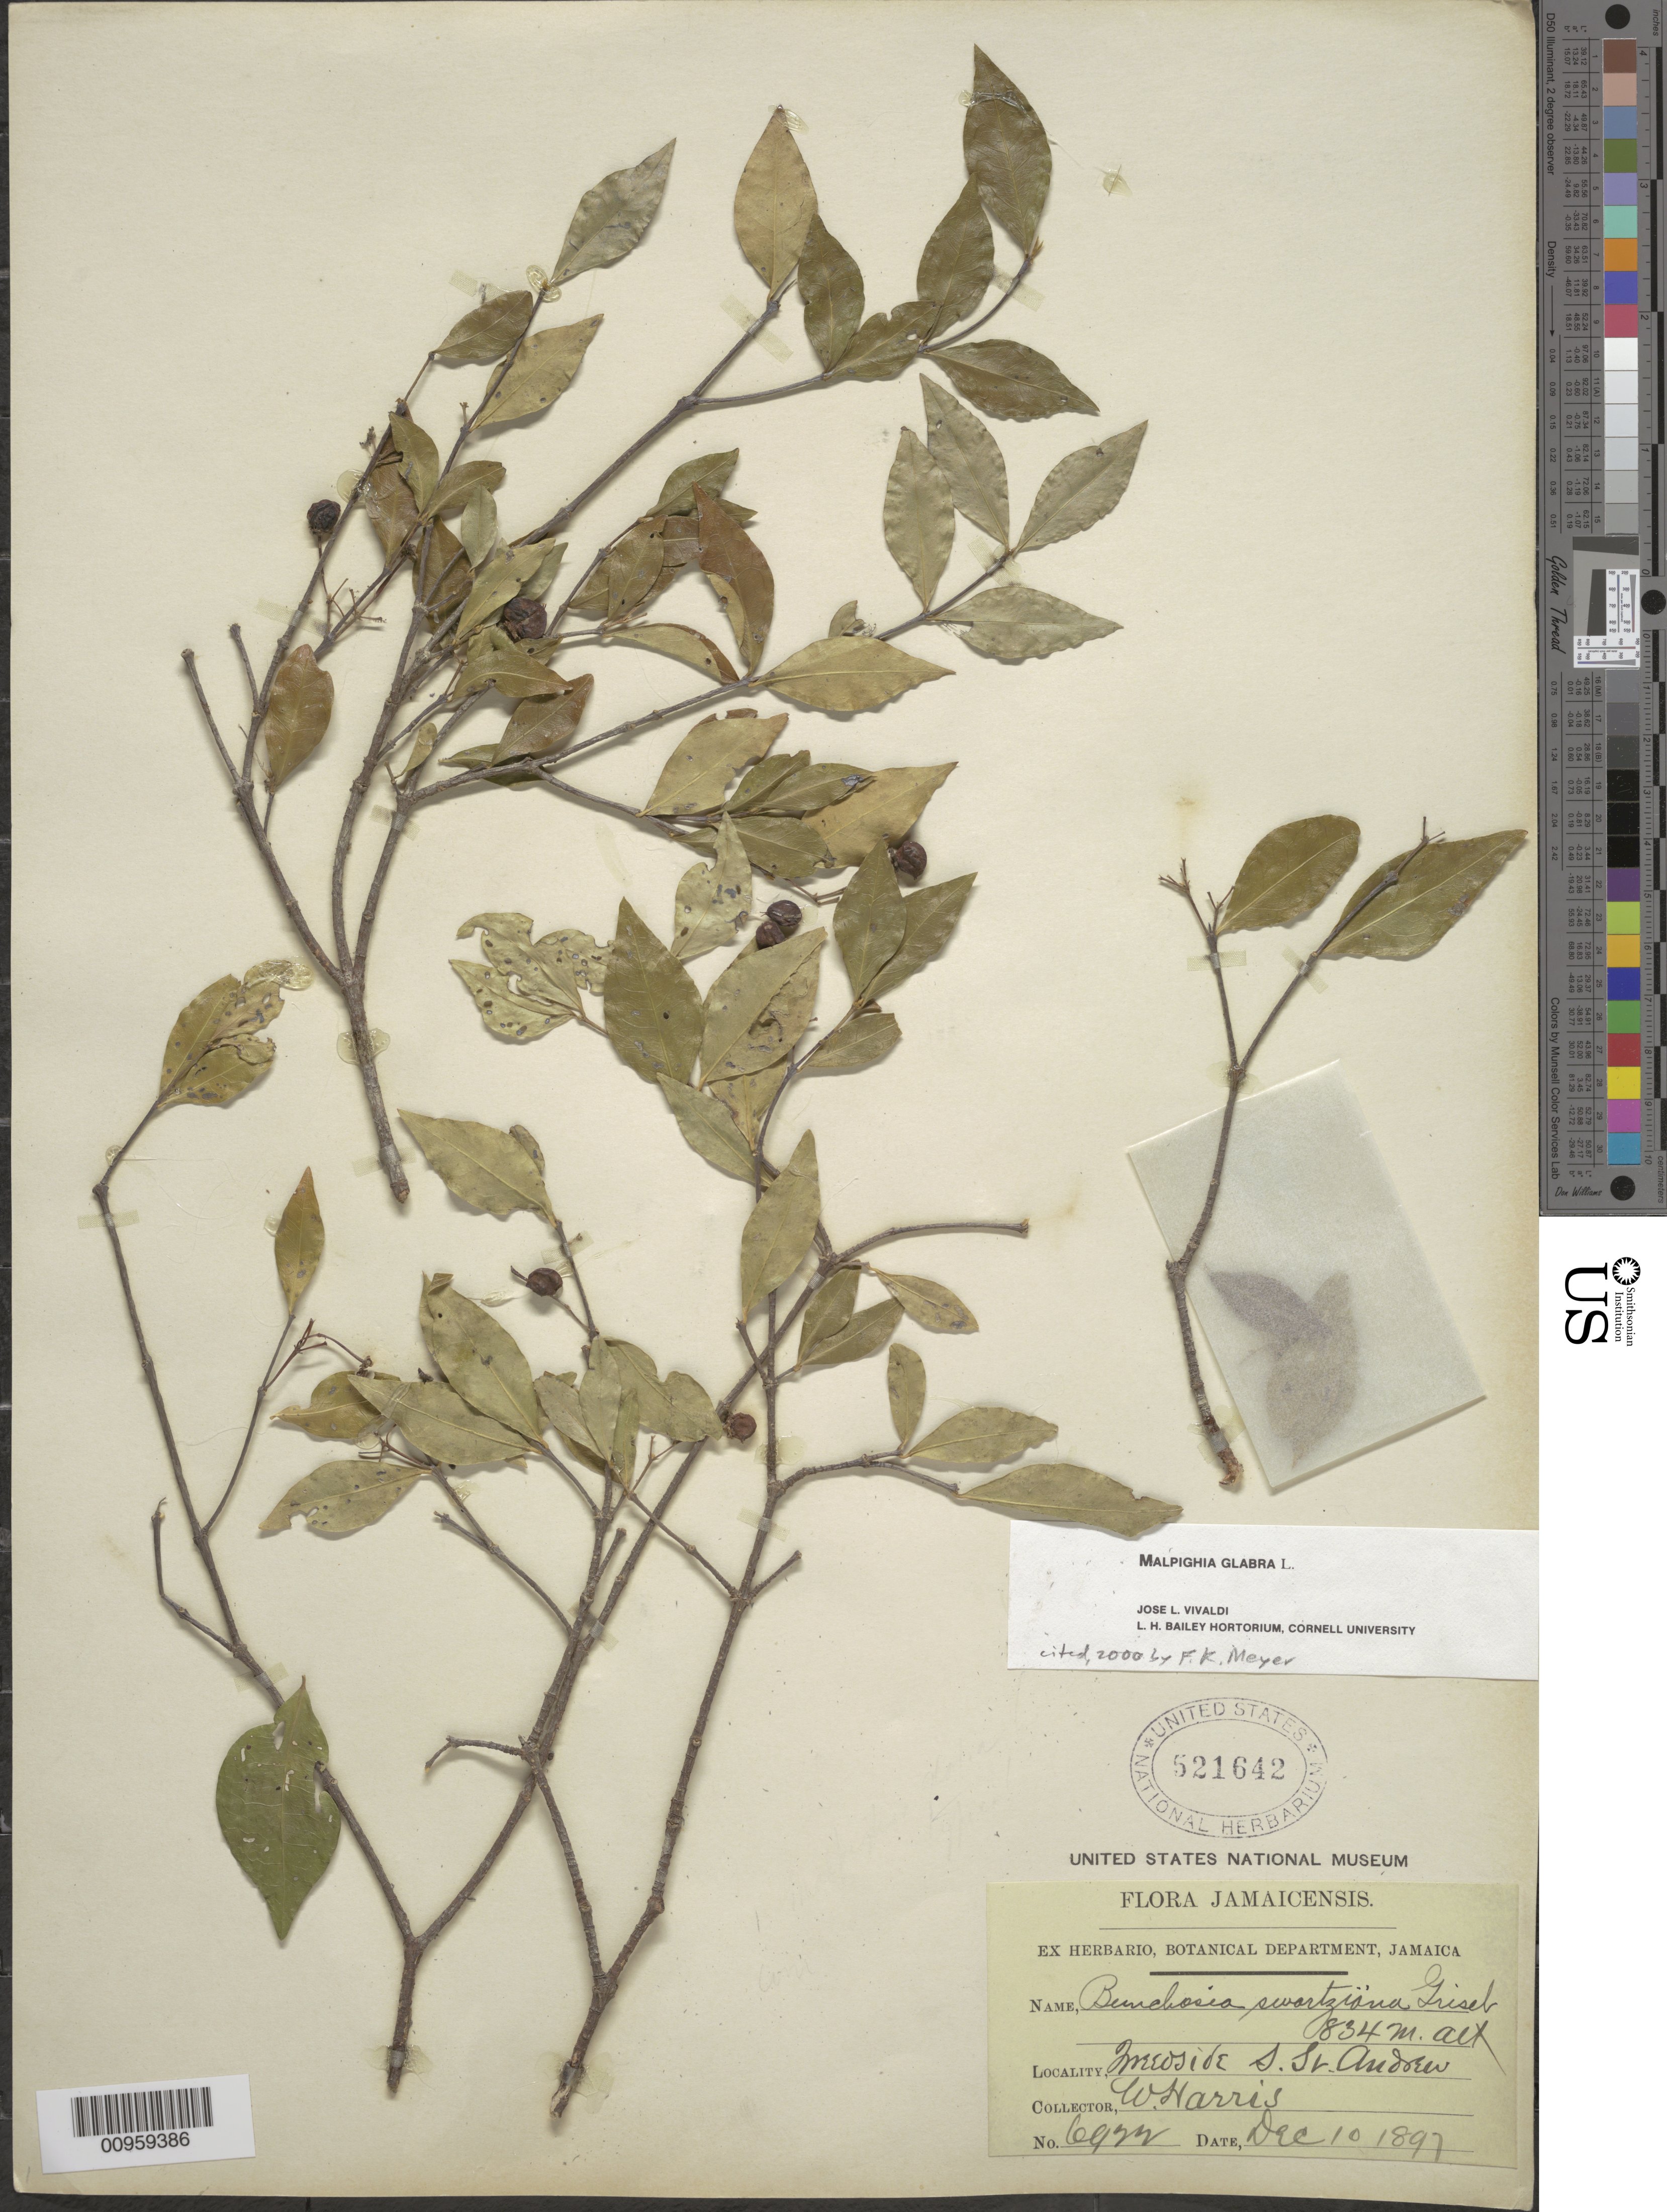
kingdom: Plantae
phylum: Tracheophyta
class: Magnoliopsida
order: Malpighiales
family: Malpighiaceae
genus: Malpighia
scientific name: Malpighia glabra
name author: L.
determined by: Meyer, F. K.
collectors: W. H. Harris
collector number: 6922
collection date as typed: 10 Dec 1897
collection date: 1897-12-10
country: Jamaica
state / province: Saint Andrew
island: Jamaica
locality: "…side"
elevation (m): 834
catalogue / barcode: US 521642